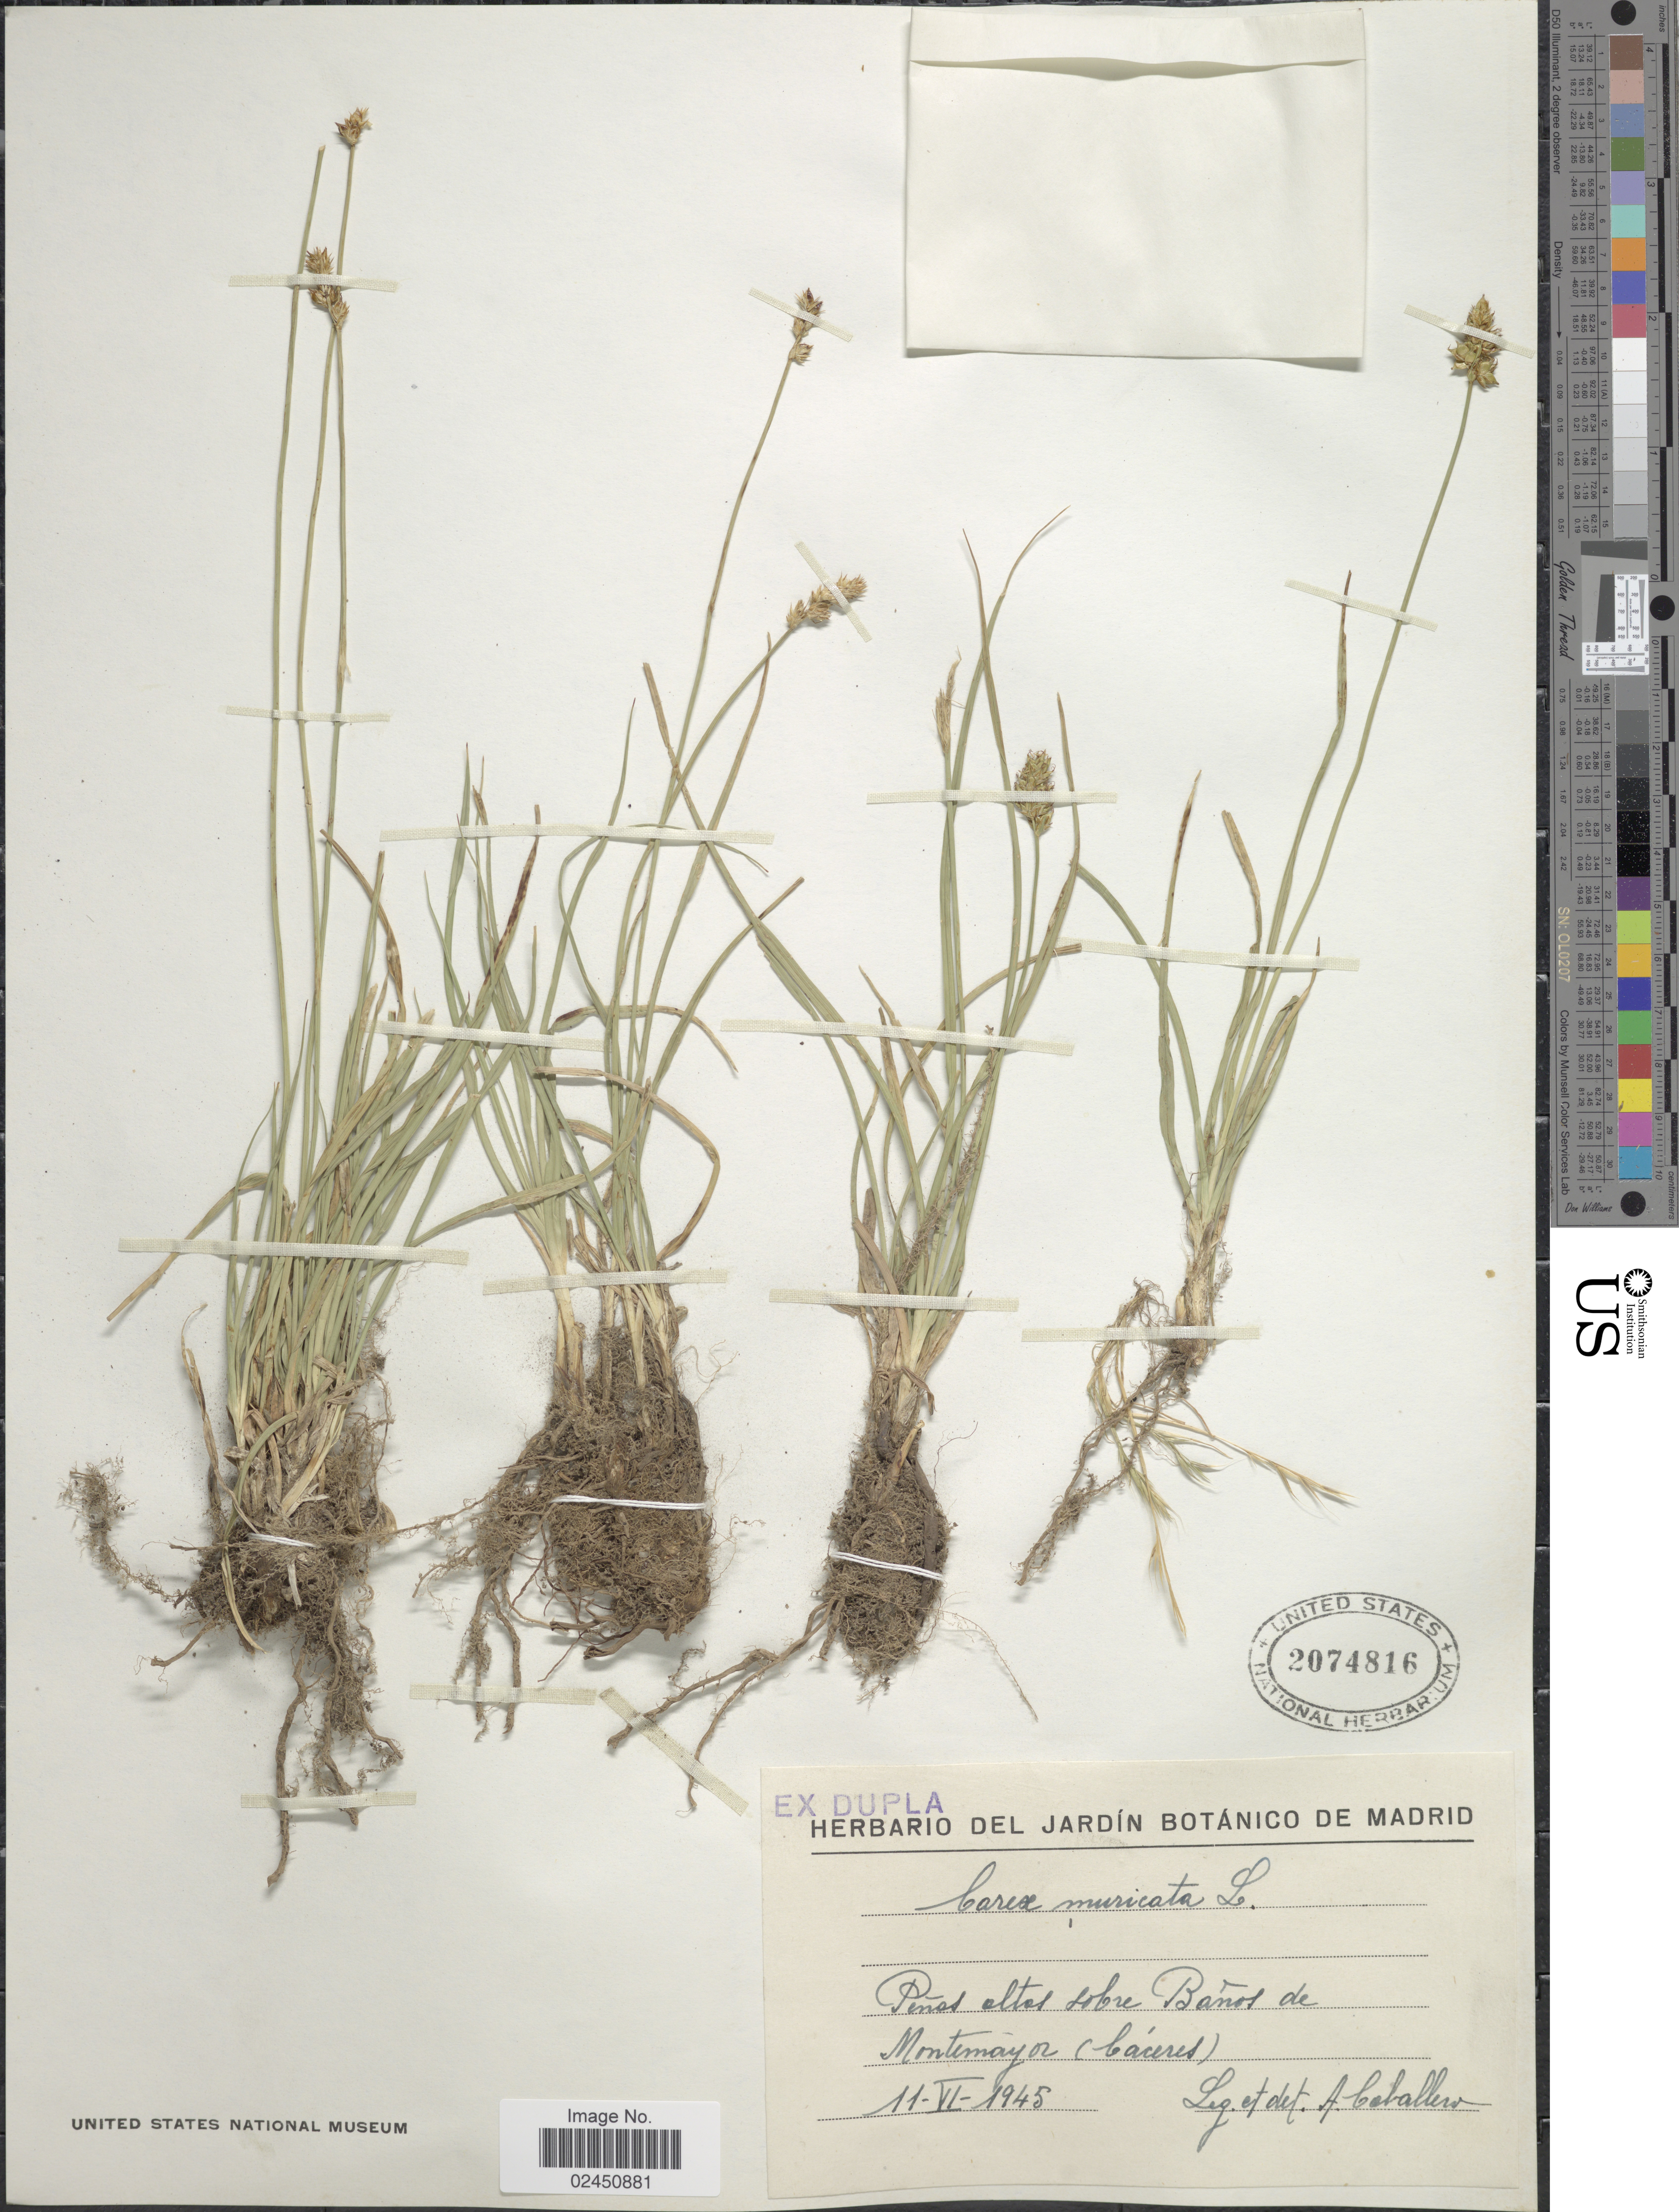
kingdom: Plantae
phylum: Tracheophyta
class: Liliopsida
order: Poales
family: Cyperaceae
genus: Carex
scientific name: Carex muricata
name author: L.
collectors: A. Caballero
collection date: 1945-06-11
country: Spain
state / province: Extremadura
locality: Penas altas sobre Banos de Montemayor (Caceres)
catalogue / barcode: US 2074816